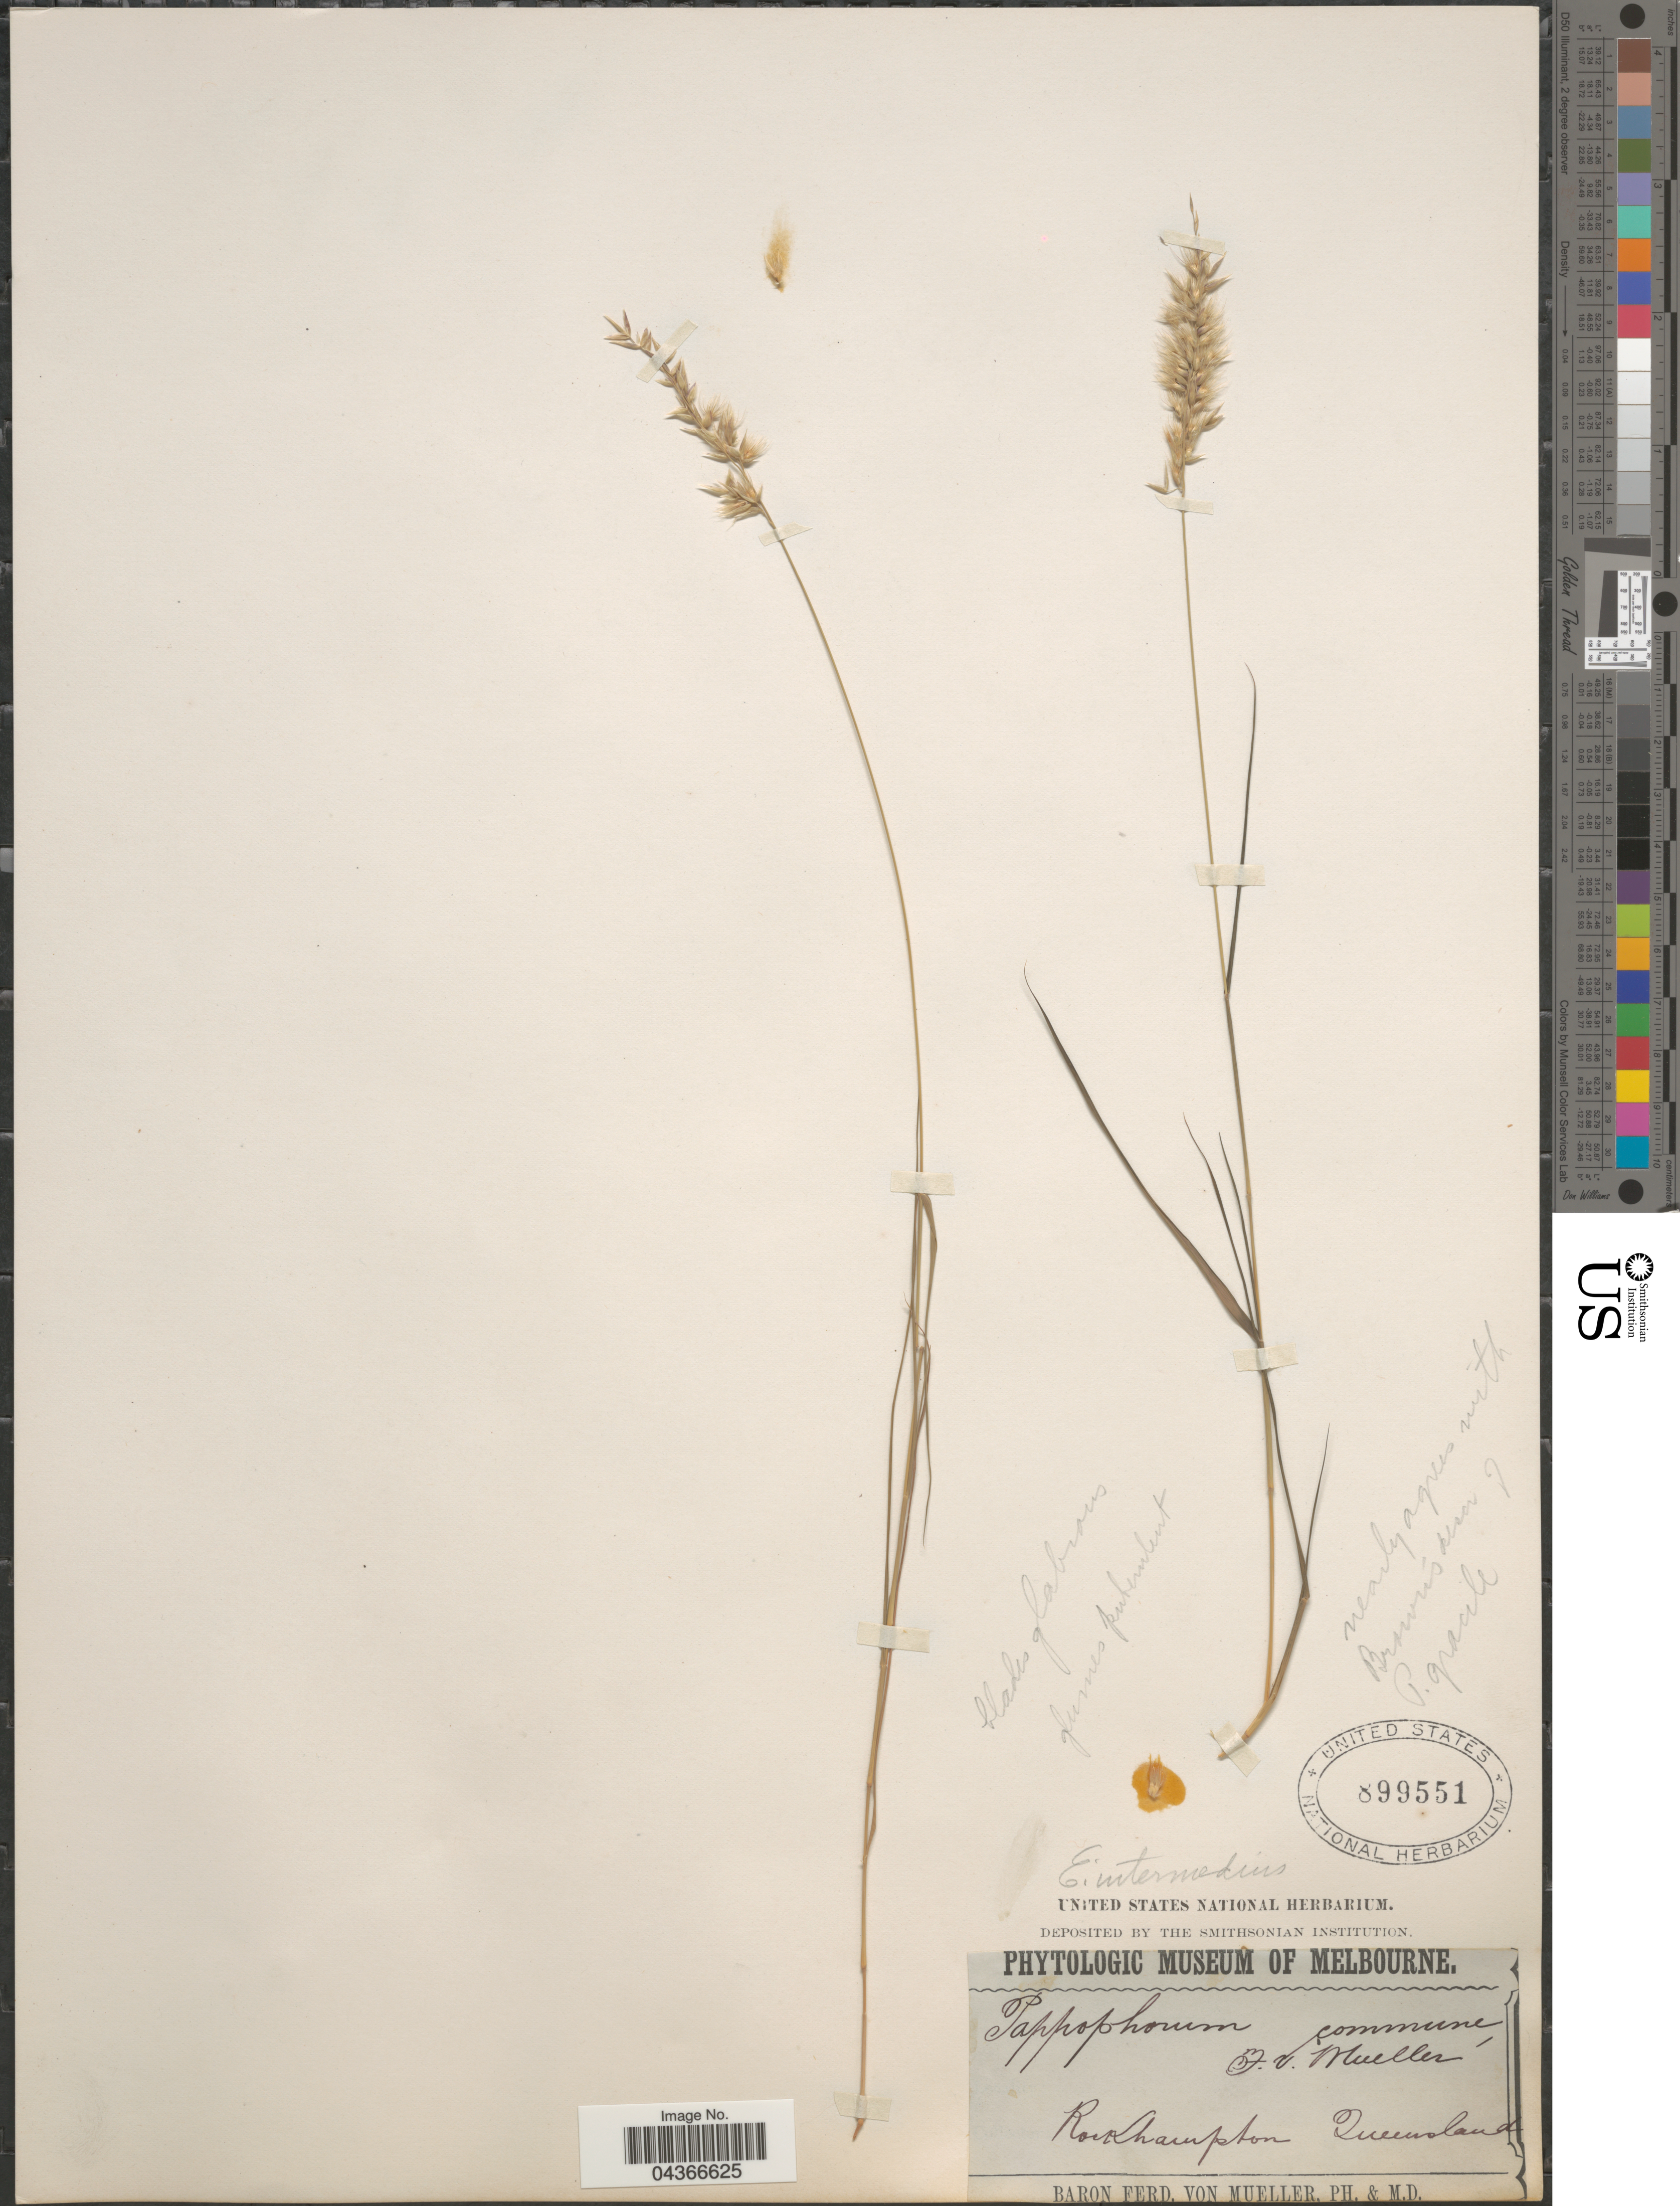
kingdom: Plantae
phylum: Tracheophyta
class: Liliopsida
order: Poales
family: Poaceae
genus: Enneapogon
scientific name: Enneapogon intermedius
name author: N.T. Burb.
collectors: F. Mueller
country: Australia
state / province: Queensland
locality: Rockhampton.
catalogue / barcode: US 899551